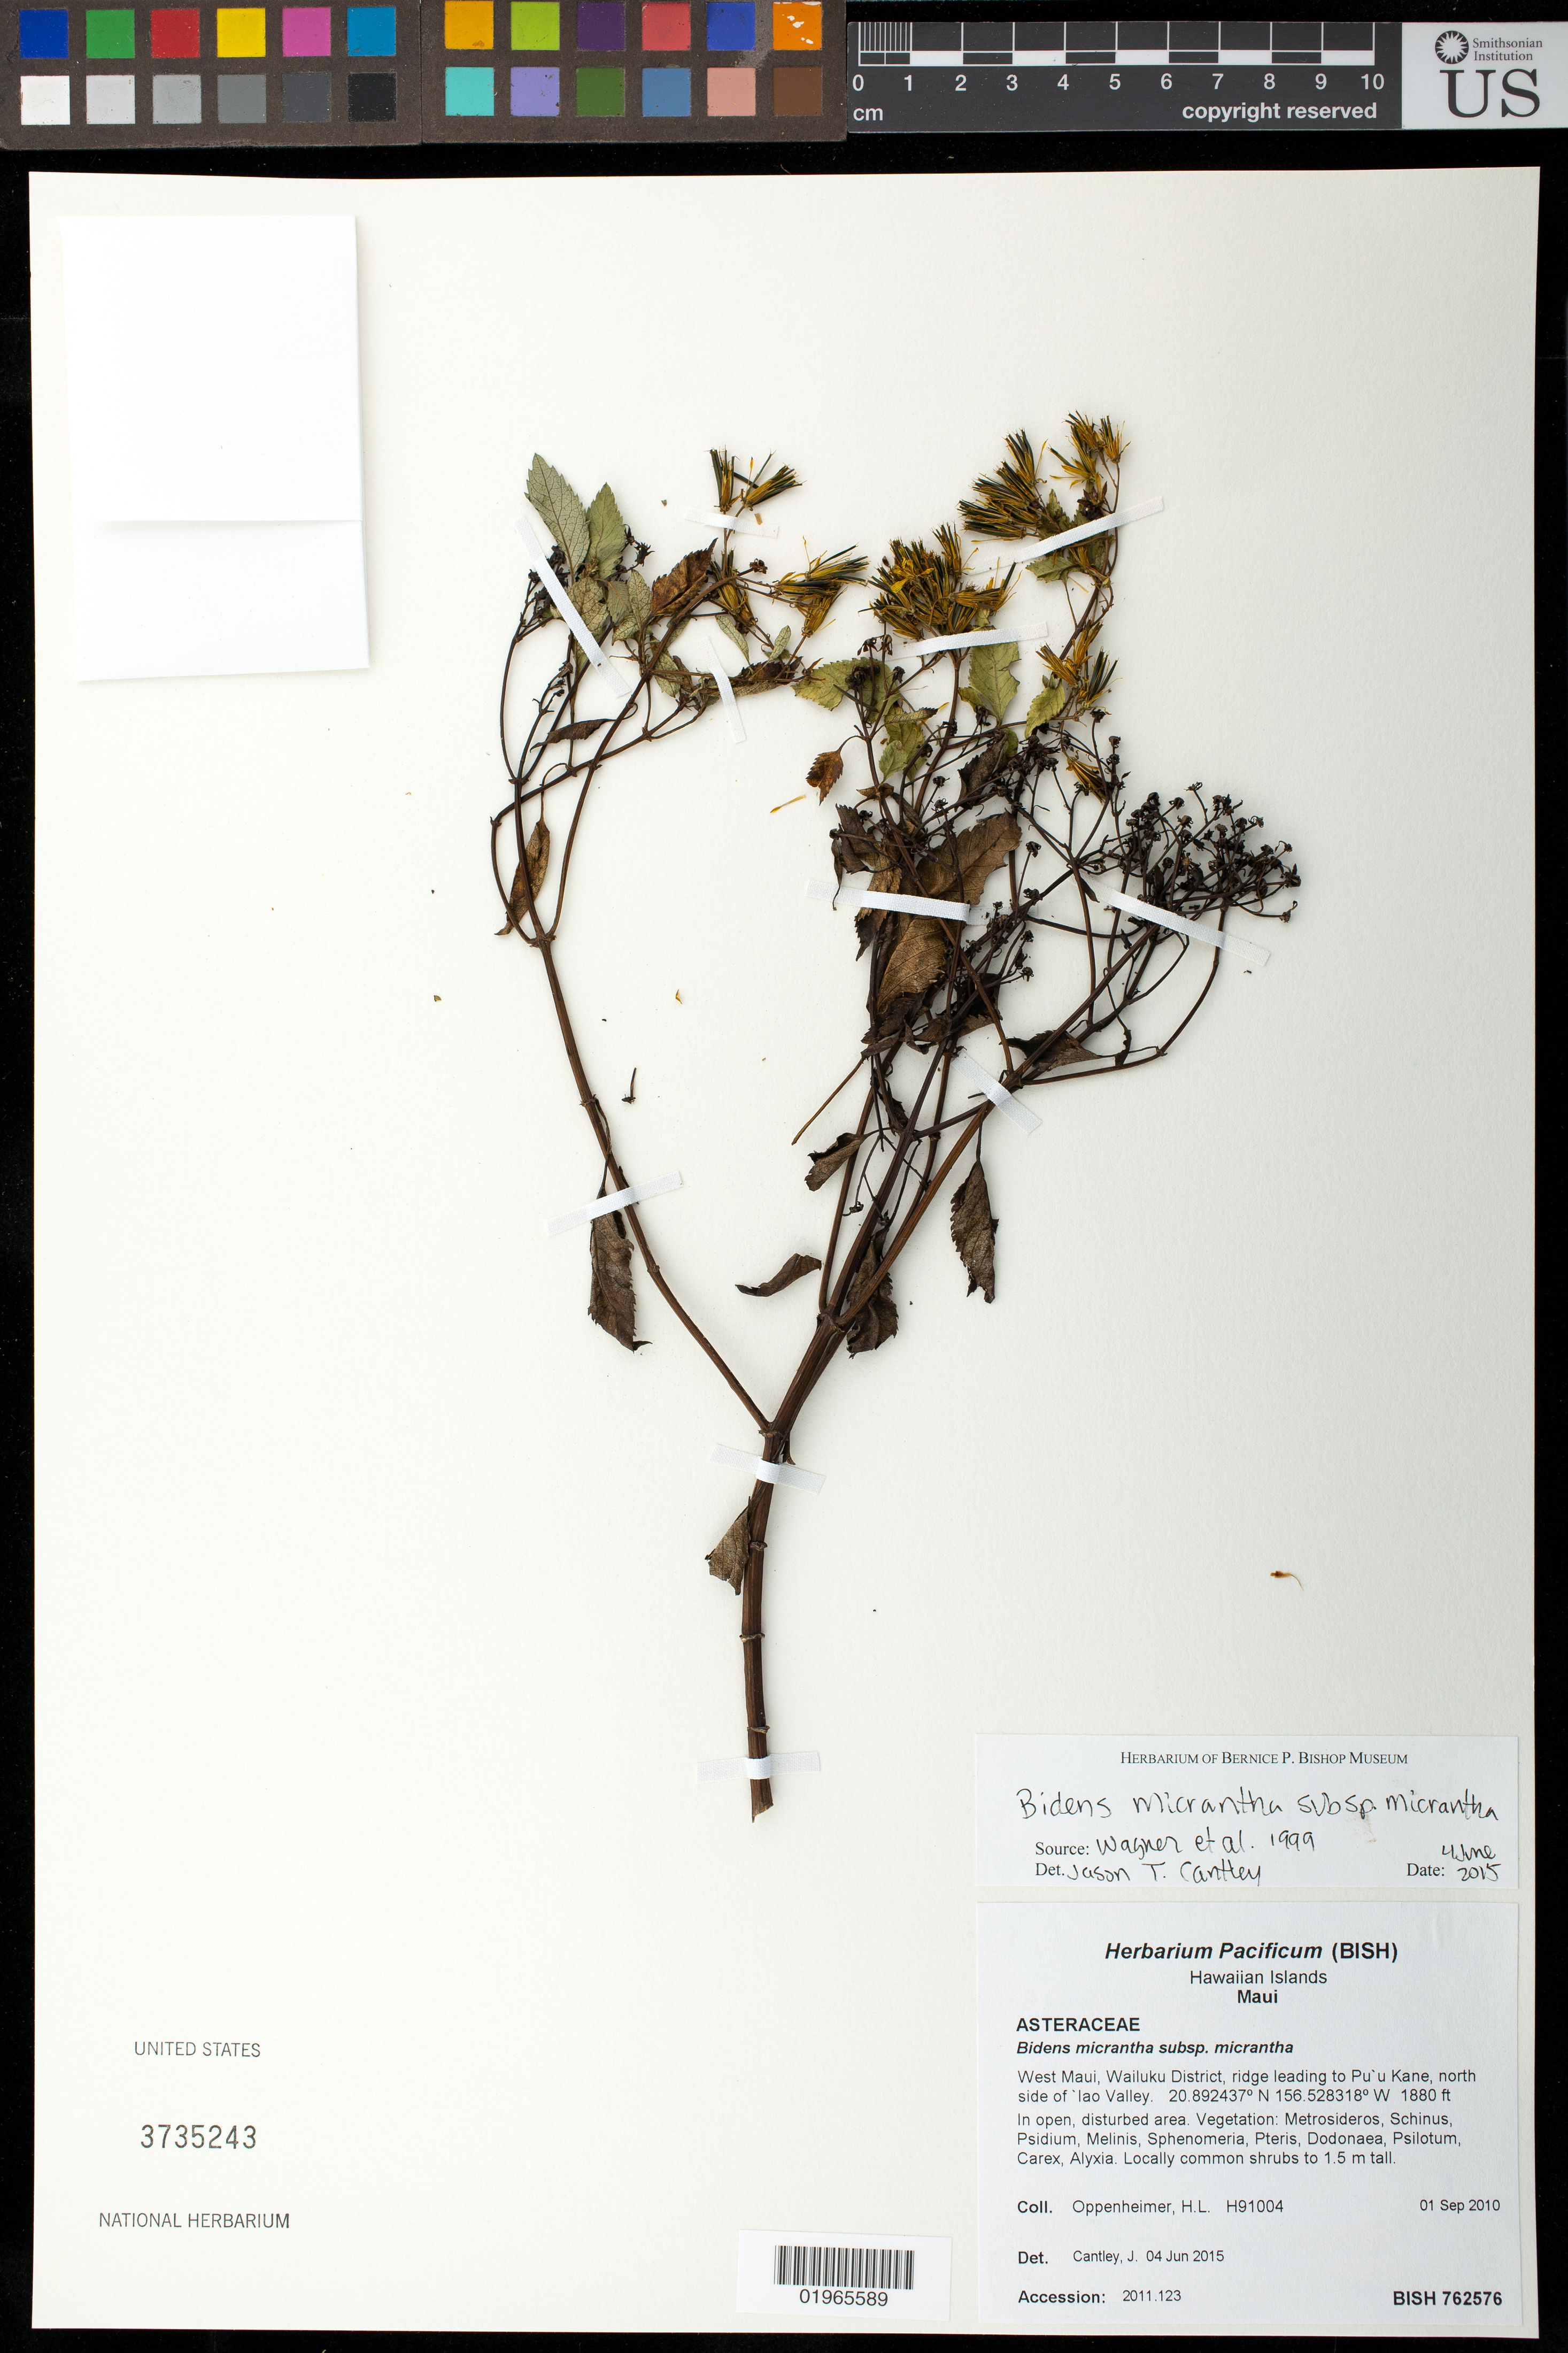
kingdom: Plantae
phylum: Tracheophyta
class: Magnoliopsida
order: Asterales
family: Asteraceae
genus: Bidens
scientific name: Bidens micrantha subsp. micrantha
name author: Gaudich. ex Cass.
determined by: Cantley, J. T.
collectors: H. L. Oppenheimer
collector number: H91004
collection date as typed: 1 Sep 2010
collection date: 2010-09-01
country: United States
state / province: Hawaii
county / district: Maui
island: Maui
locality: West Maui; Wailuku District. Ridge leading Puu Kane, north side of Iao Valley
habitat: Open disturbed area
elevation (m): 573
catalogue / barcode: US 3735243